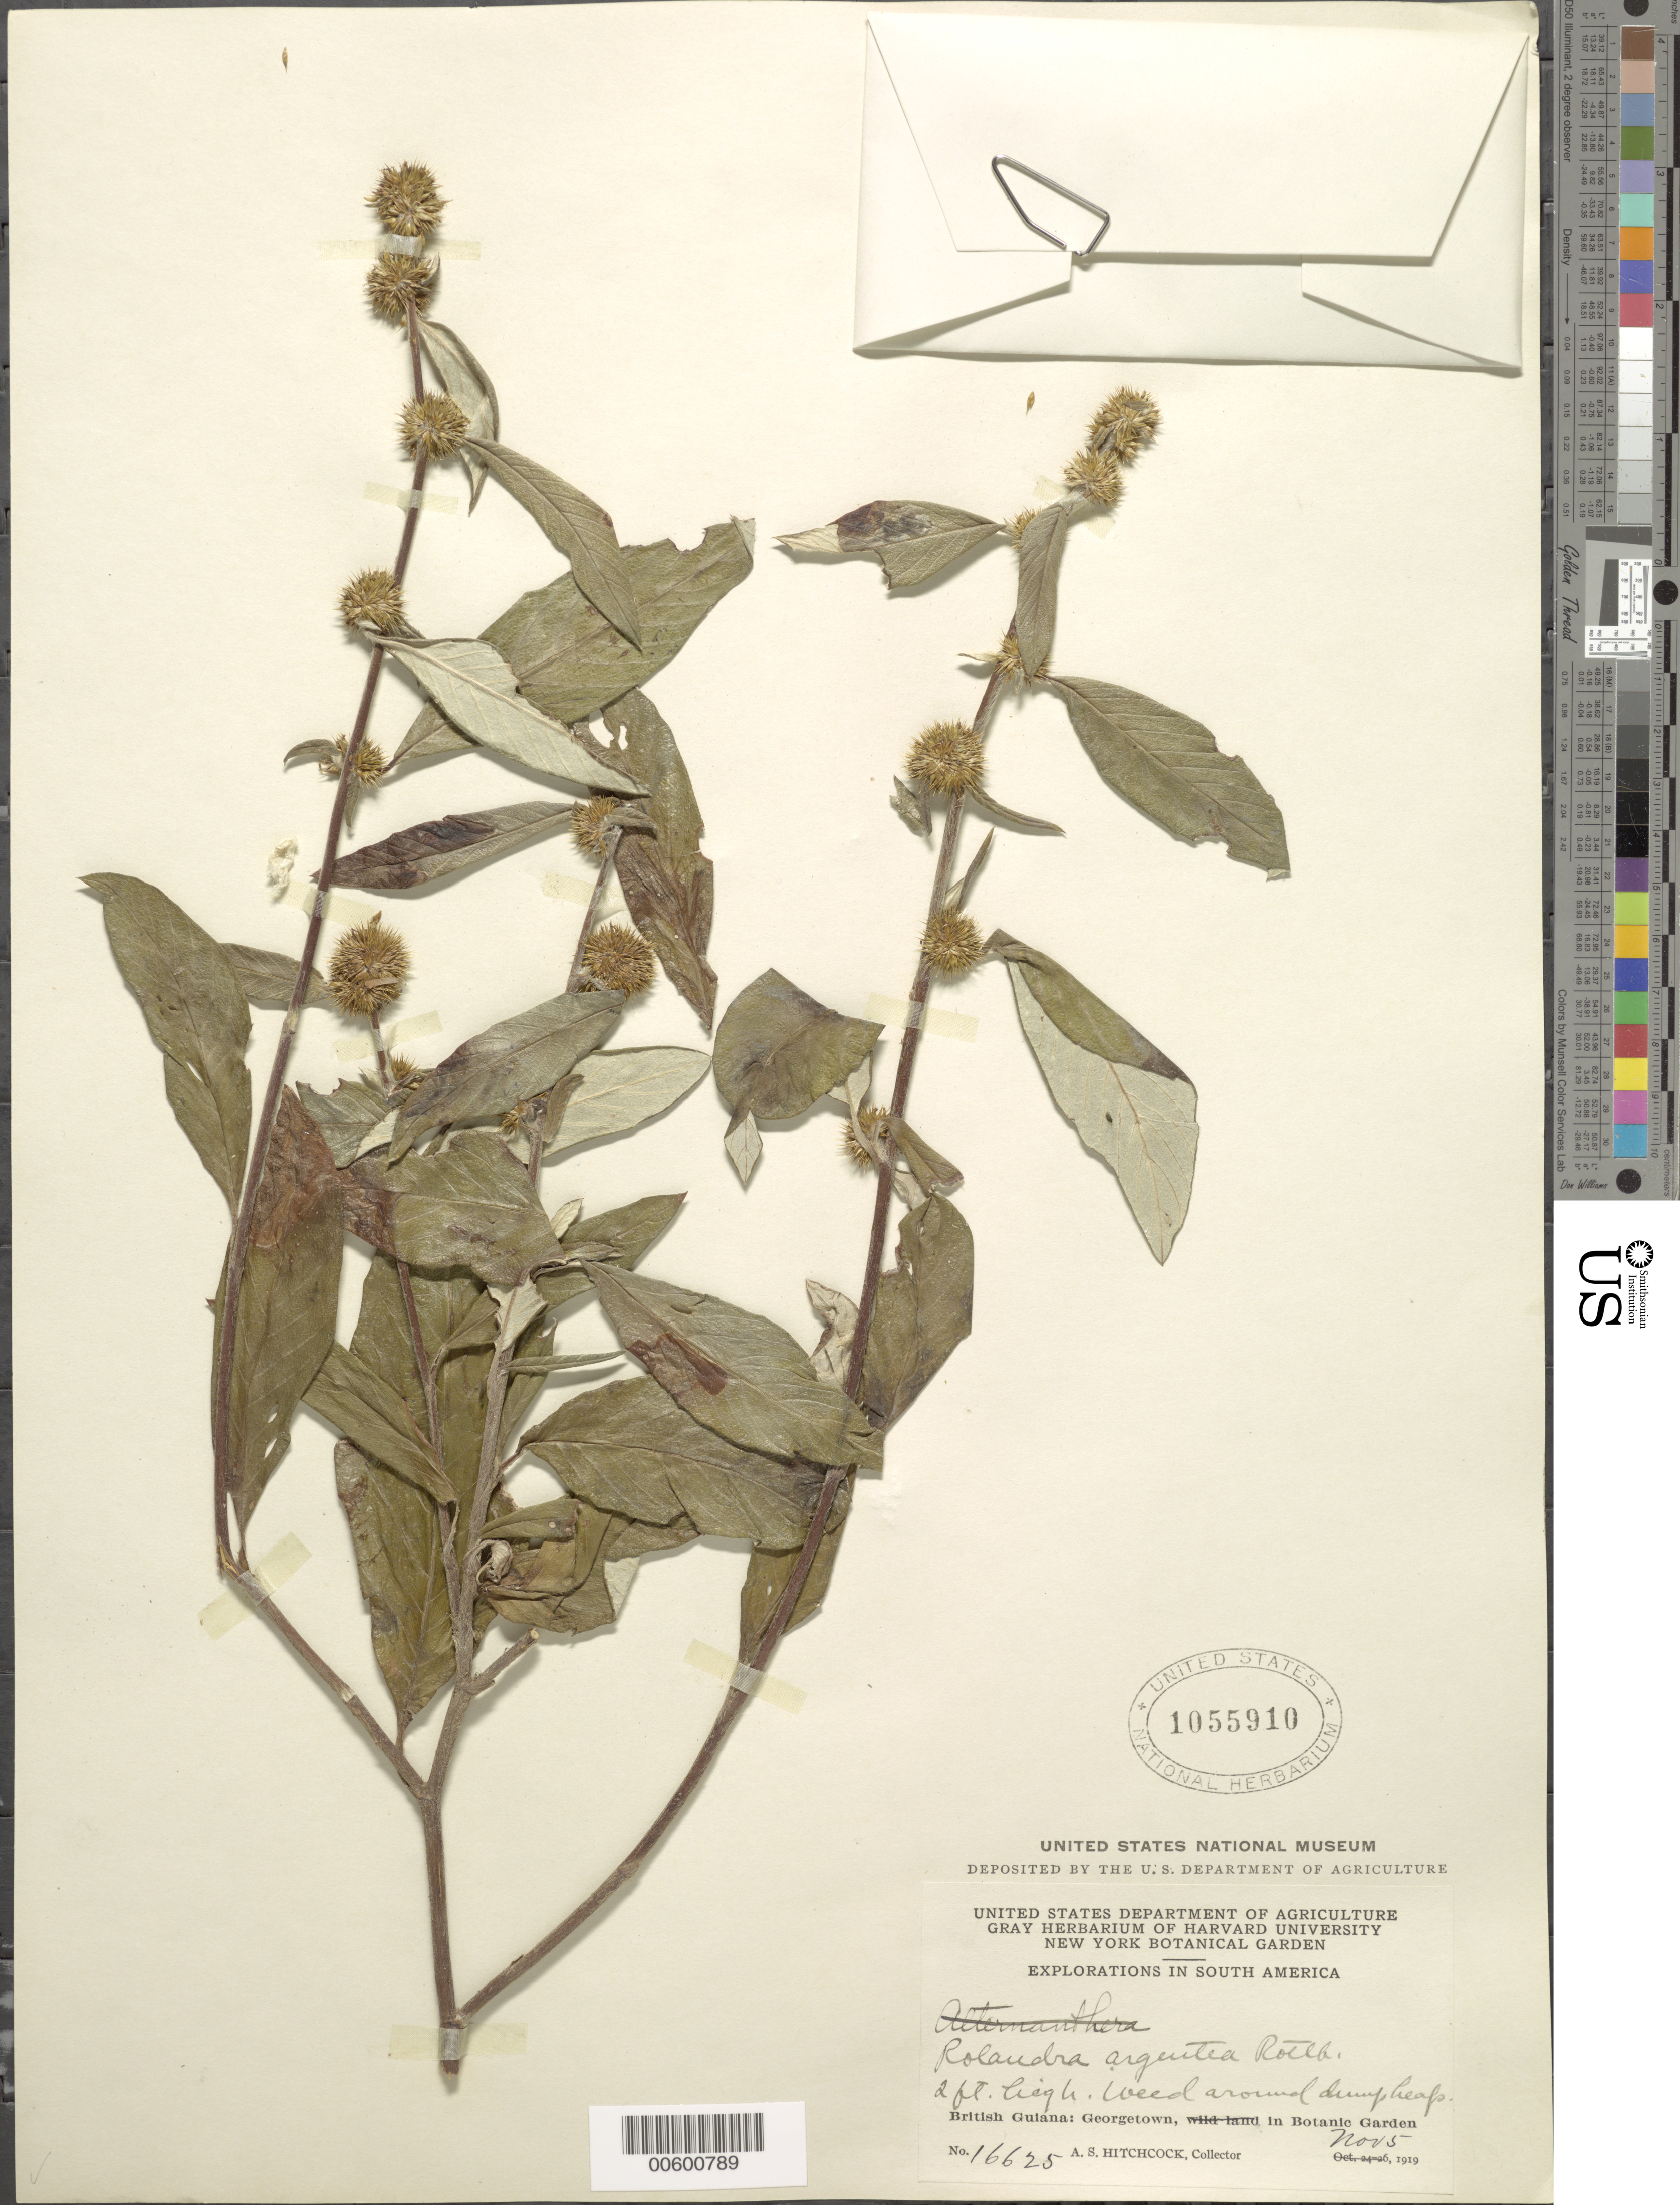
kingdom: Plantae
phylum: Tracheophyta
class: Magnoliopsida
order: Asterales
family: Asteraceae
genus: Rolandra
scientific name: Rolandra fruticosa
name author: (L.) Kuntze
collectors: A. S. Hitchcock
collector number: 16625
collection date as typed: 5-Nov-19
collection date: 1919-11-05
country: Guyana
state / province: Demerara-Mahaica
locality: Georgetown, Botanic Gardens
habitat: Weed around dumpheap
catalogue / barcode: US 1055910